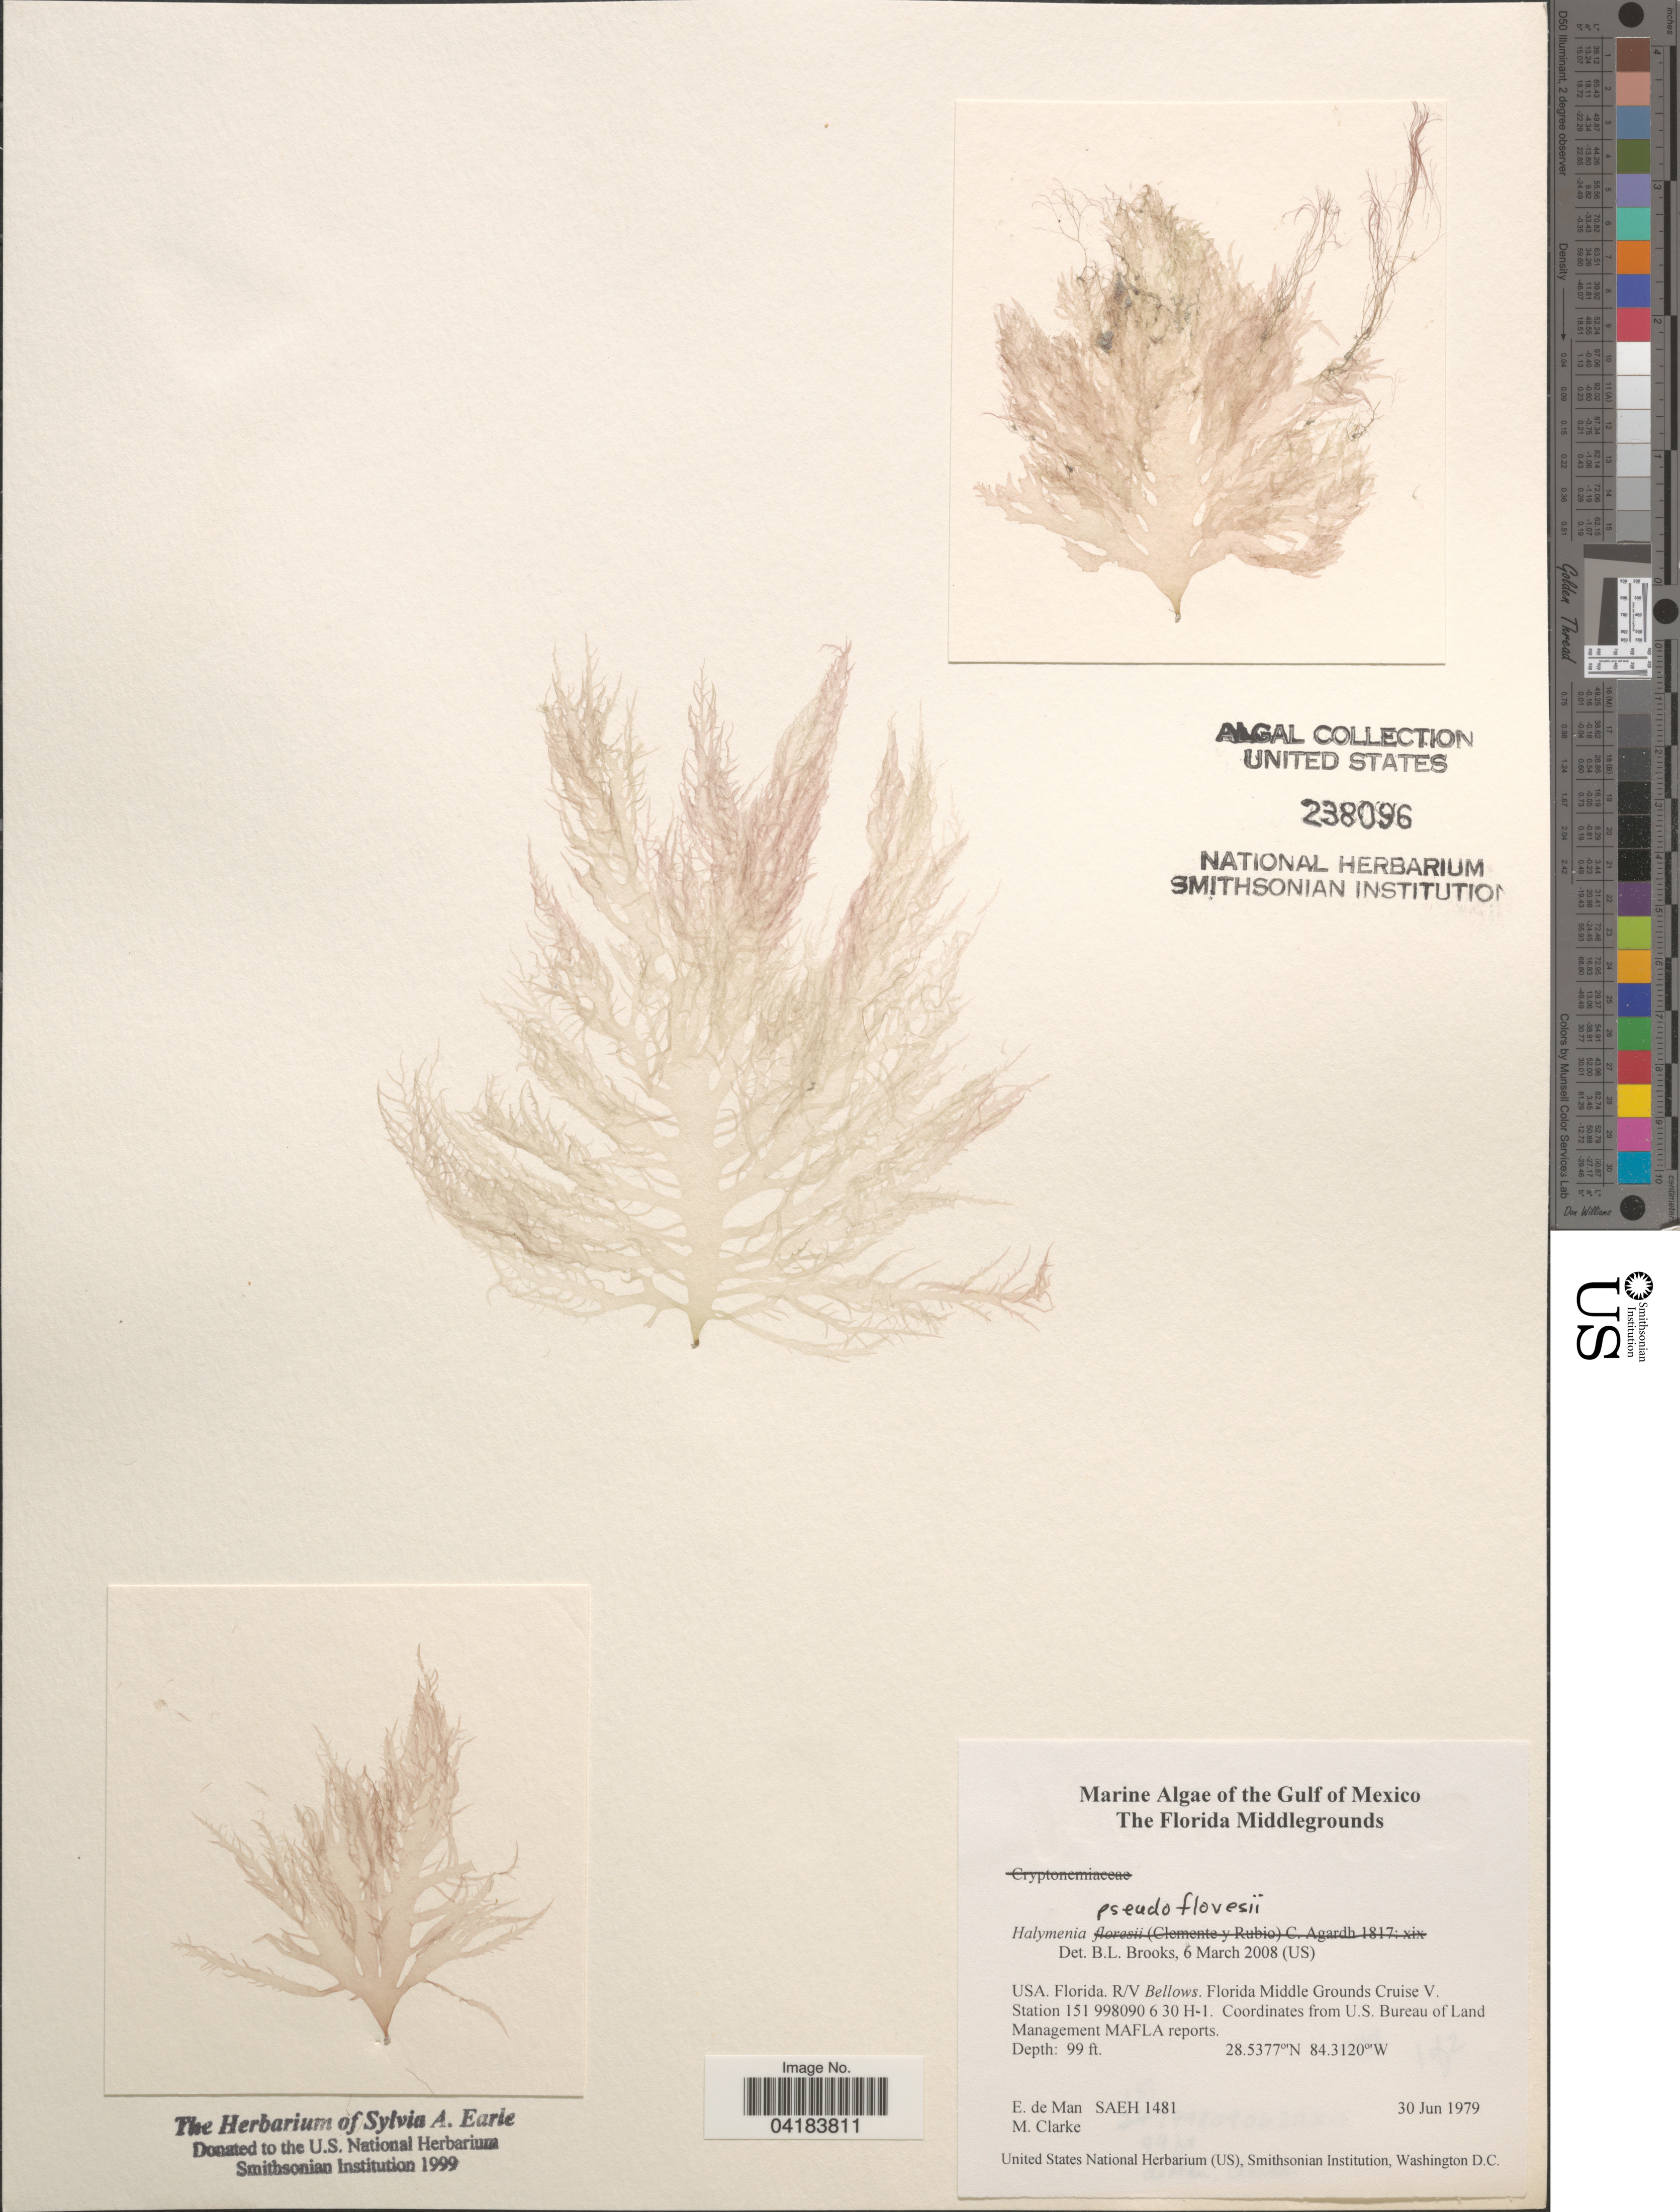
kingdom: Plantae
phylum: Rhodophyta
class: Florideophyceae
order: Halymeniales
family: Halymeniaceae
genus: Halymenia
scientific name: Halymenia pseudofloresia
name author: Collins & M. Howe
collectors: E. de Man & M. Clarke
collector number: SAEH1481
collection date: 1979-06-30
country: United States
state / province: Florida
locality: Gulf of Mexico. R/V Bellows. Florida Middle Grounds Cruise V. Station 151 998090 6 30 H-1.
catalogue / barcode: US 238096